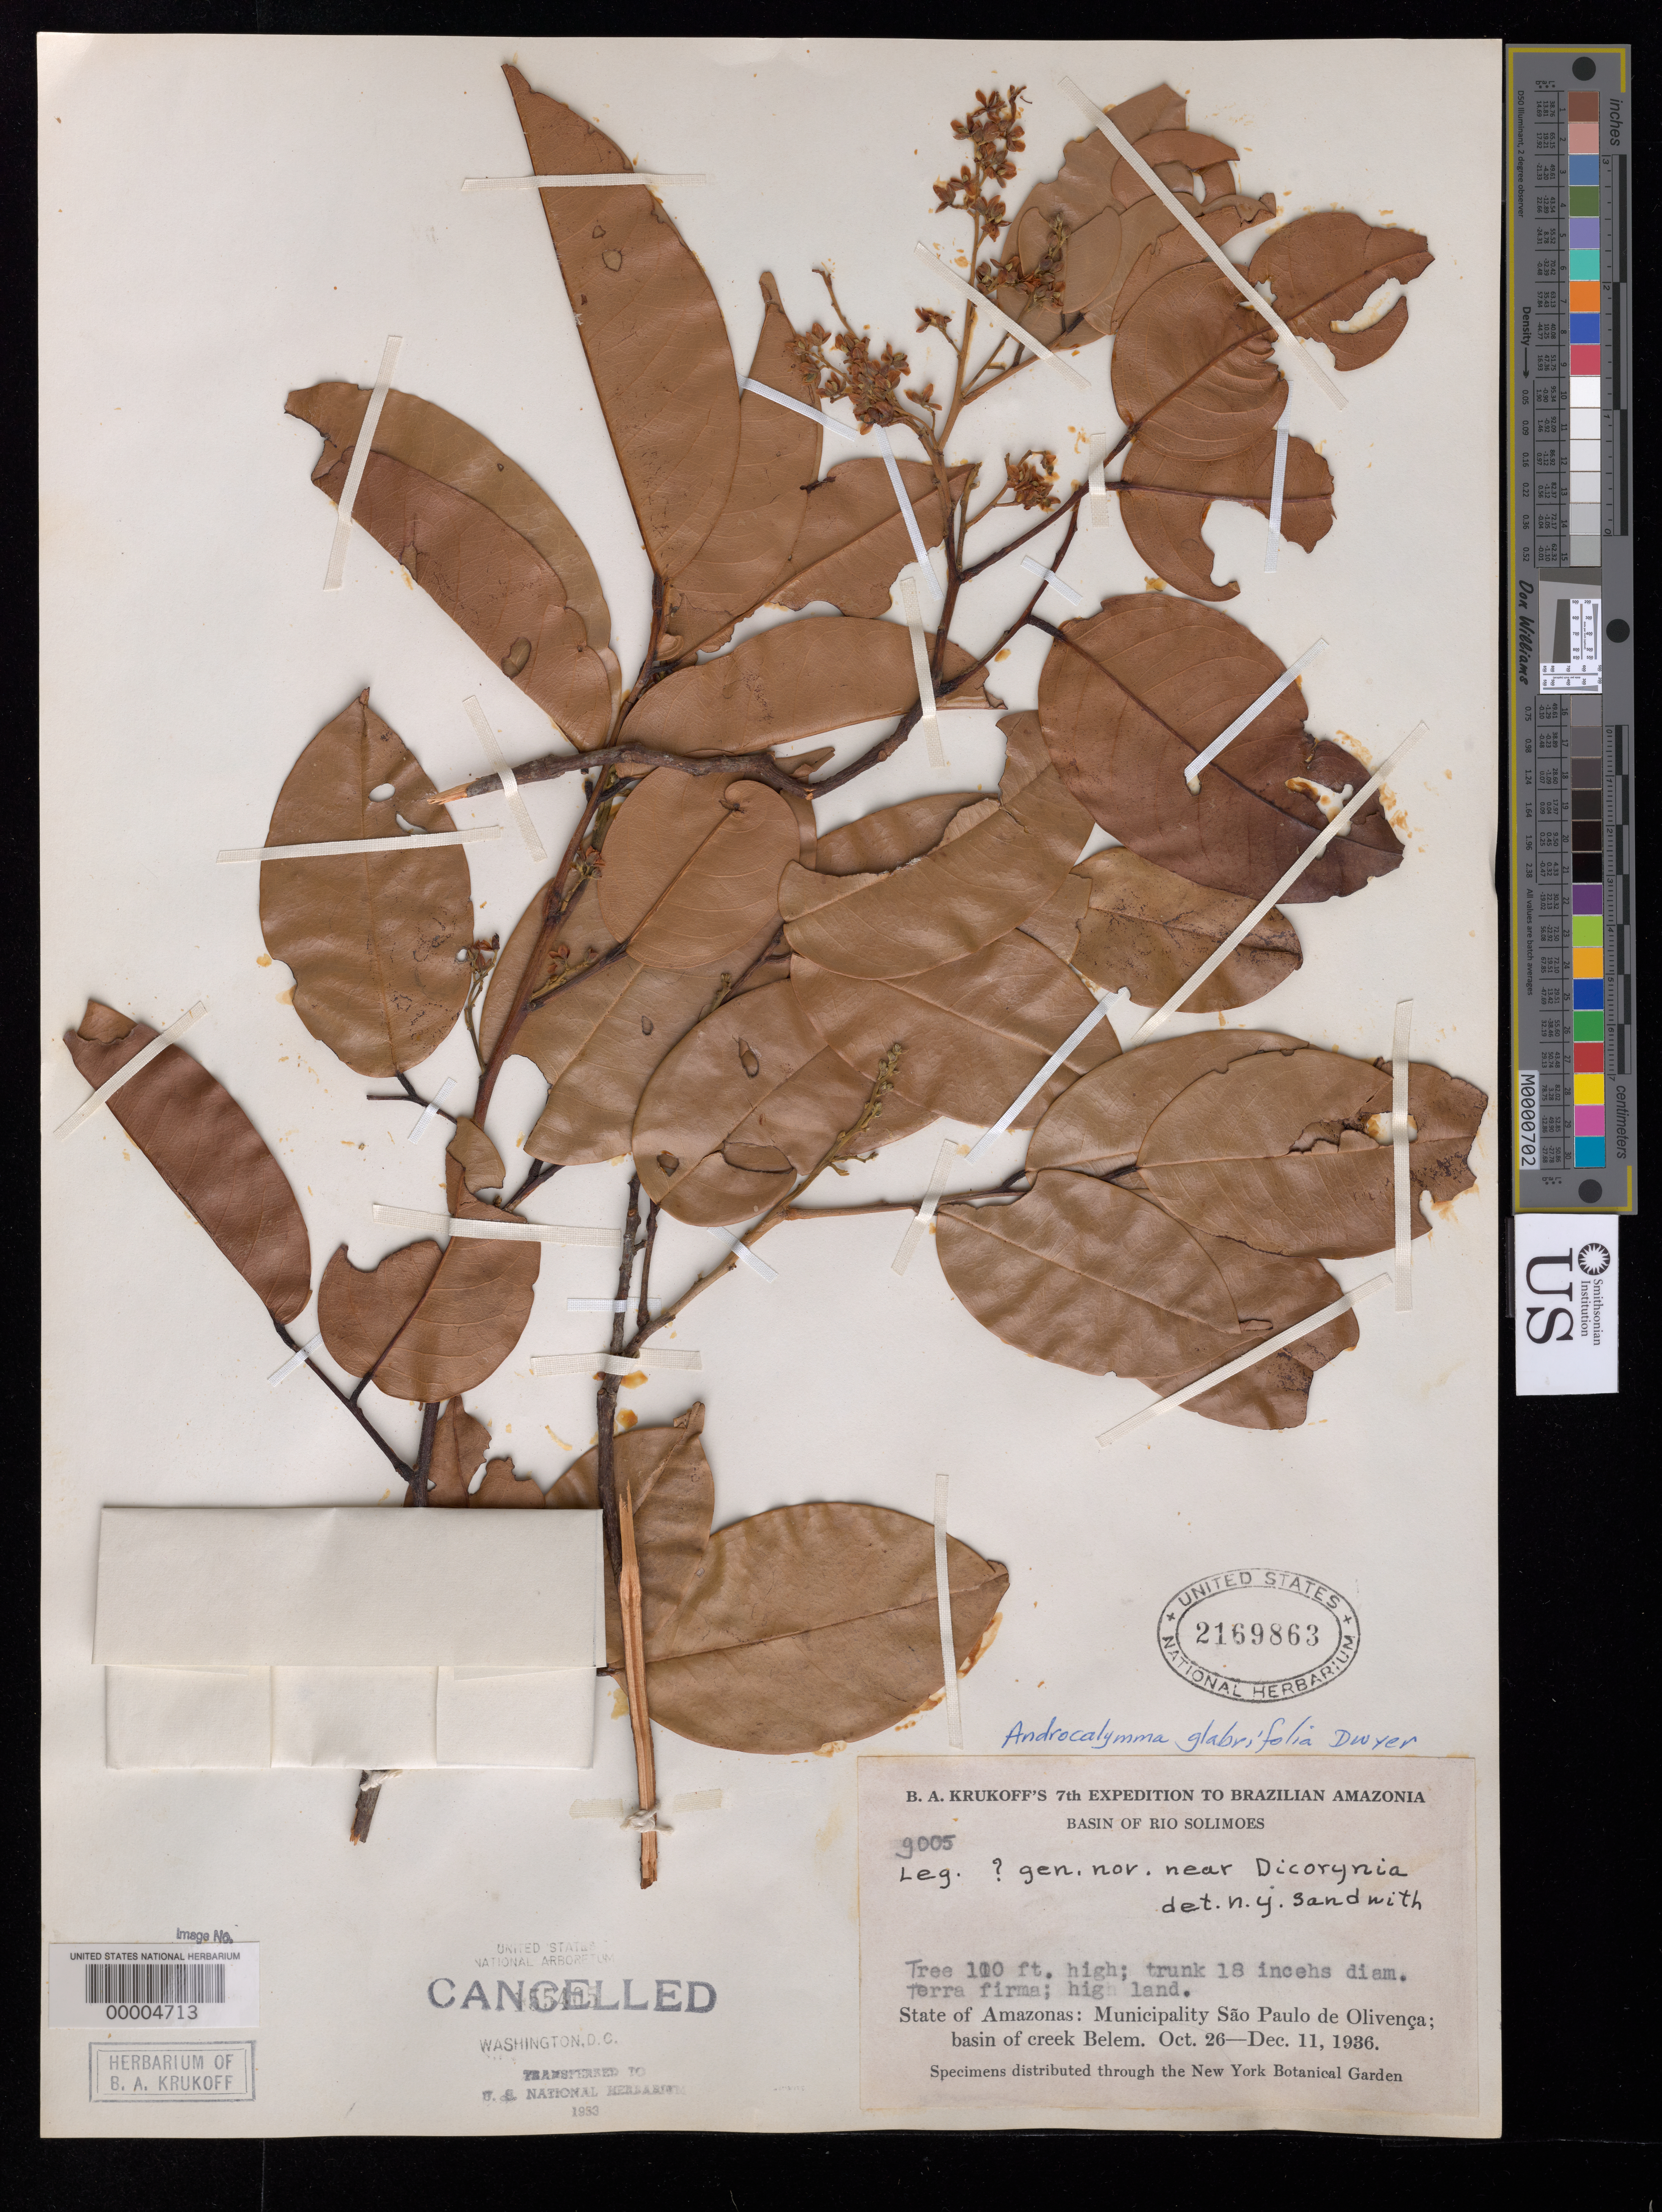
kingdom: Plantae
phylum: Tracheophyta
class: Magnoliopsida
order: Fabales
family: Fabaceae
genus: Androcalymma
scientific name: Androcalymma glabrifolia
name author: Dwyer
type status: Isotype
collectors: B. A. Krukoff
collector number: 9005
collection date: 1936-10-26/1936-12-11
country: Brazil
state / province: Amazonas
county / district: São Paulo de Olivença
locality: Basin of Rio Solimoes. State of Amazonas: Municipality São Paulo de Olivença; basin of creek Belem.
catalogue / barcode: US 2169863